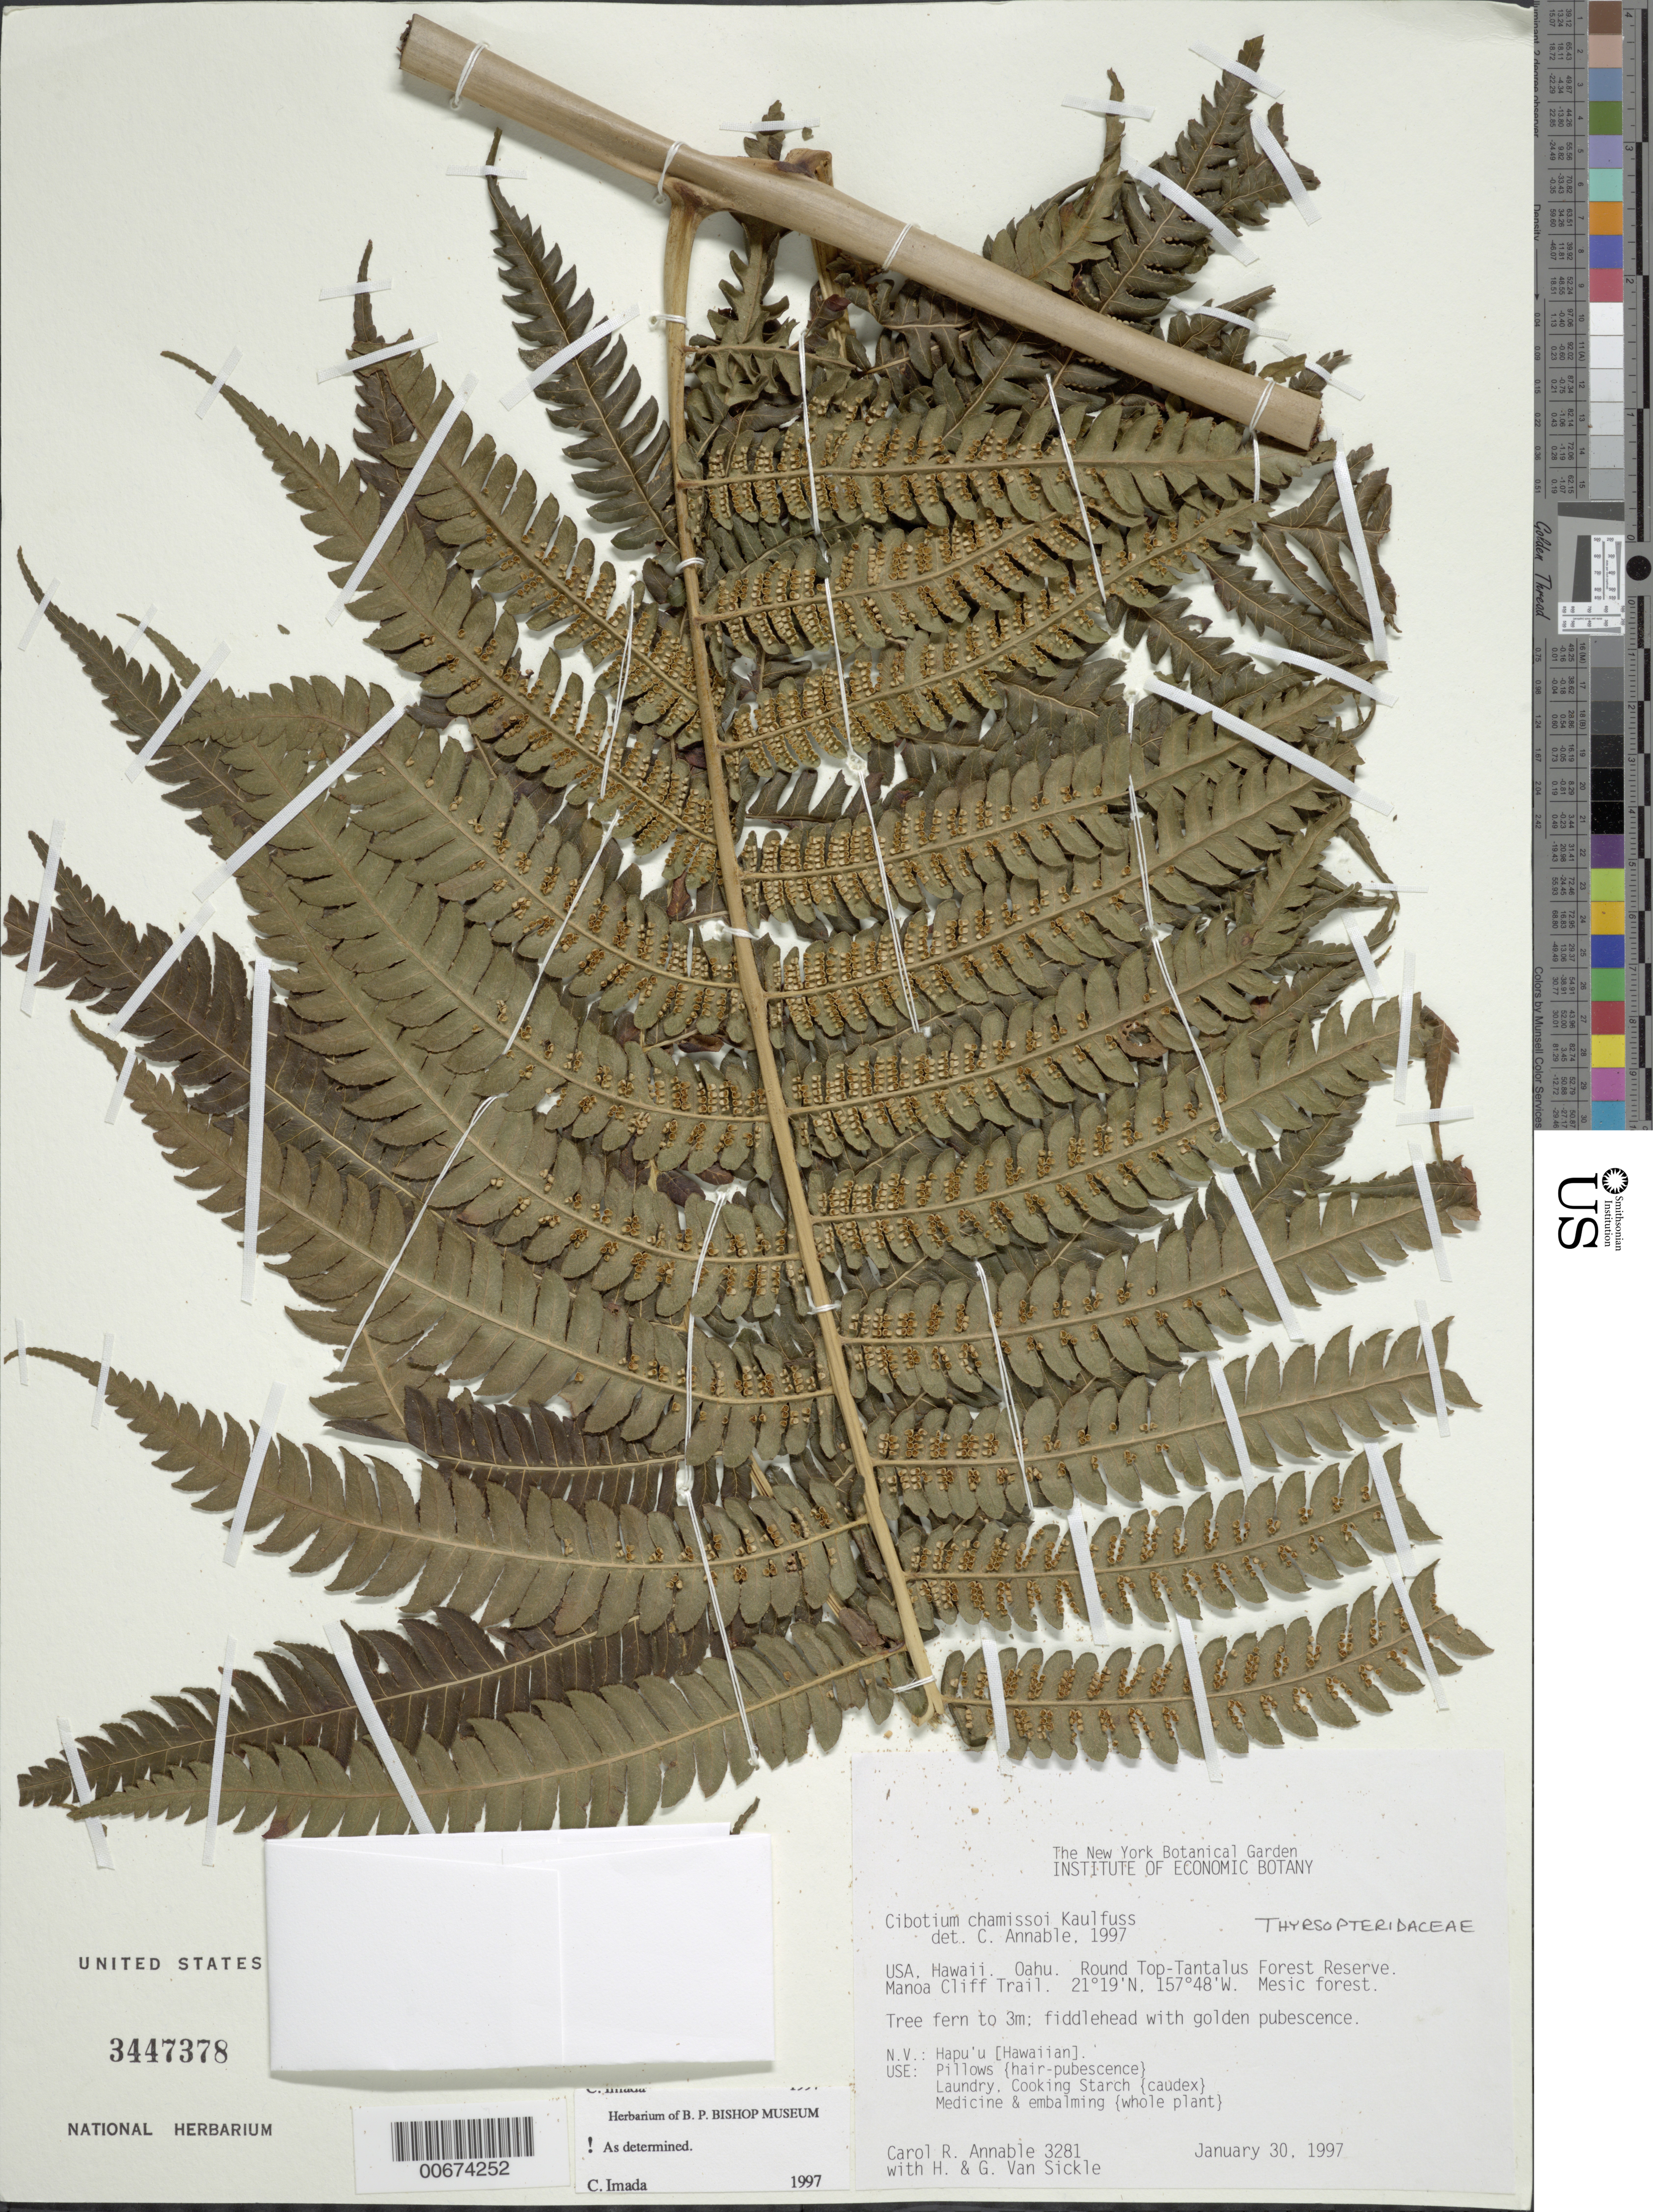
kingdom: Plantae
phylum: Tracheophyta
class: Polypodiopsida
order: Cyatheales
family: Cibotiaceae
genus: Cibotium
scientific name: Cibotium chamissoi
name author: Kaulf.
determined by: Annable, C. R.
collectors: C. R. Annable, H. Van Sickle & G. A. Van Sickle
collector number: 3281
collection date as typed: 30 Jan 1997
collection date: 1997-01-30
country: United States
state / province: Hawaii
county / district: Honolulu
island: Oahu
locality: Round Top-Tantalus Forest Reserve, Manoa Cliff Trail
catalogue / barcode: US 3447378